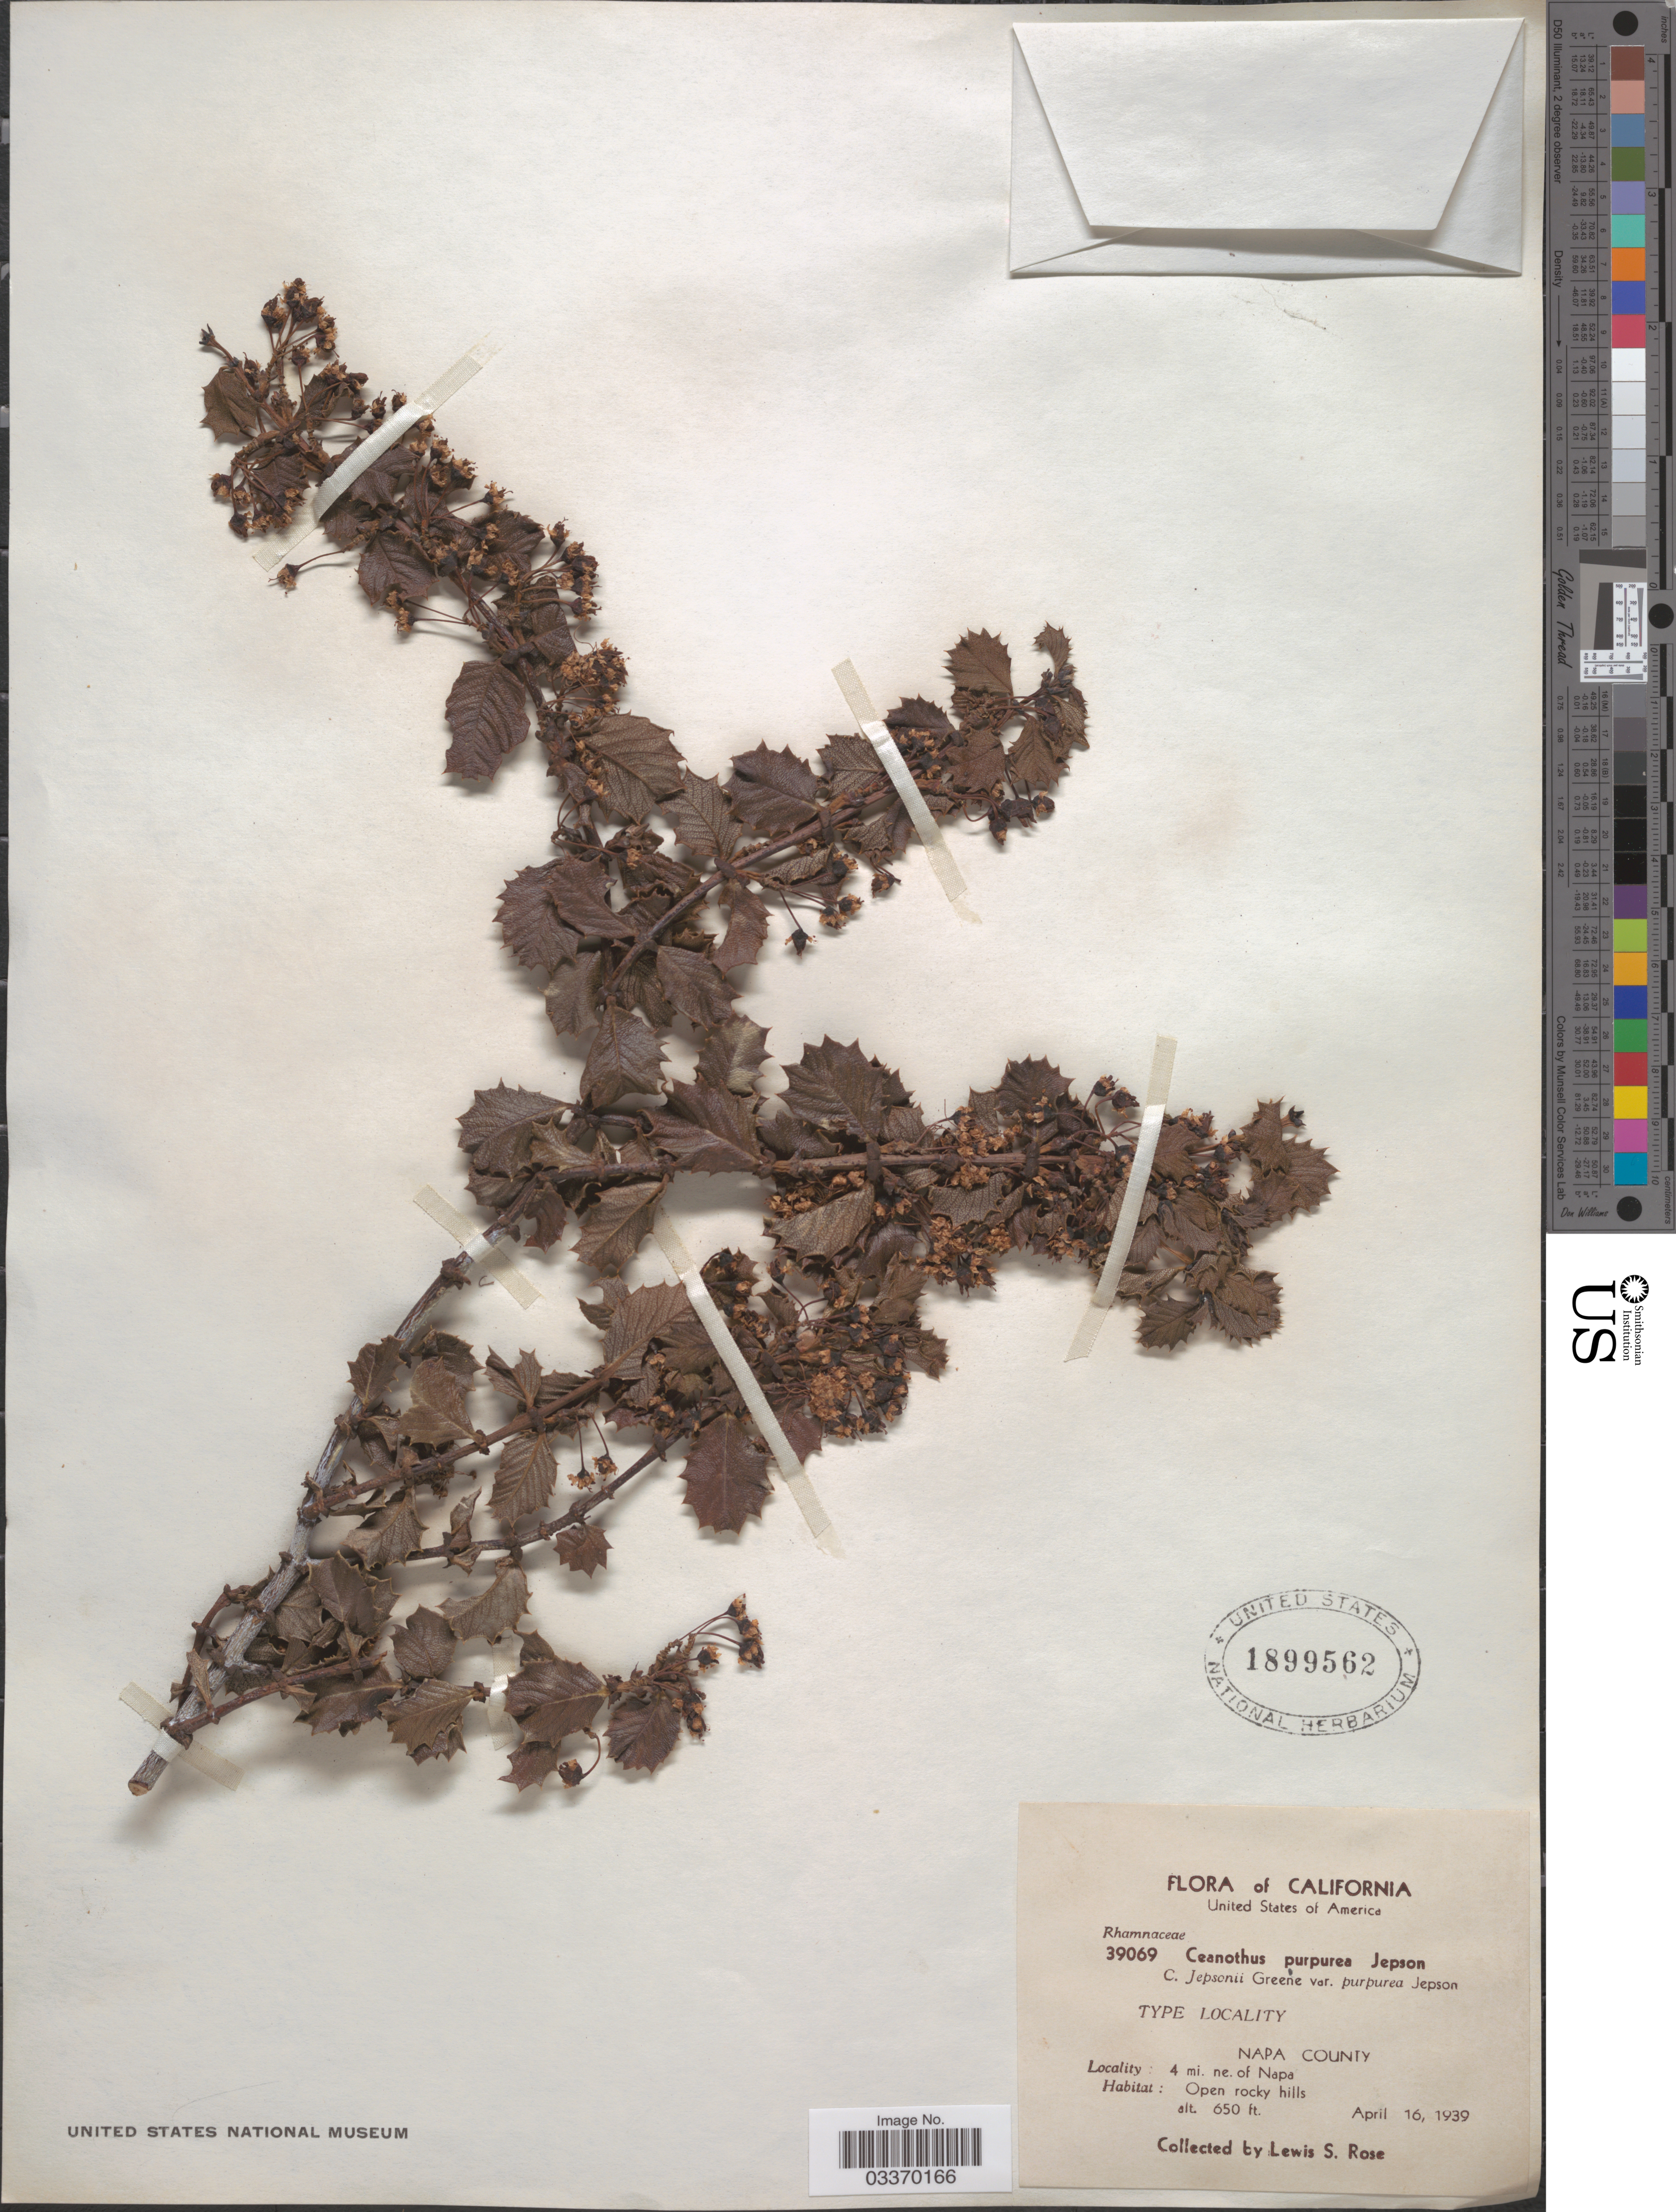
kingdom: Plantae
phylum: Tracheophyta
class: Magnoliopsida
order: Rosales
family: Rhamnaceae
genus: Ceanothus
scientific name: Ceanothus purpureus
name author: Jeps.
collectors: L. S. Rose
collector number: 39069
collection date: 1939-04-16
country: United States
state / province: California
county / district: Napa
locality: Napa County, 4 mi. ne. of Napa.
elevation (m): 198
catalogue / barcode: US 1899562